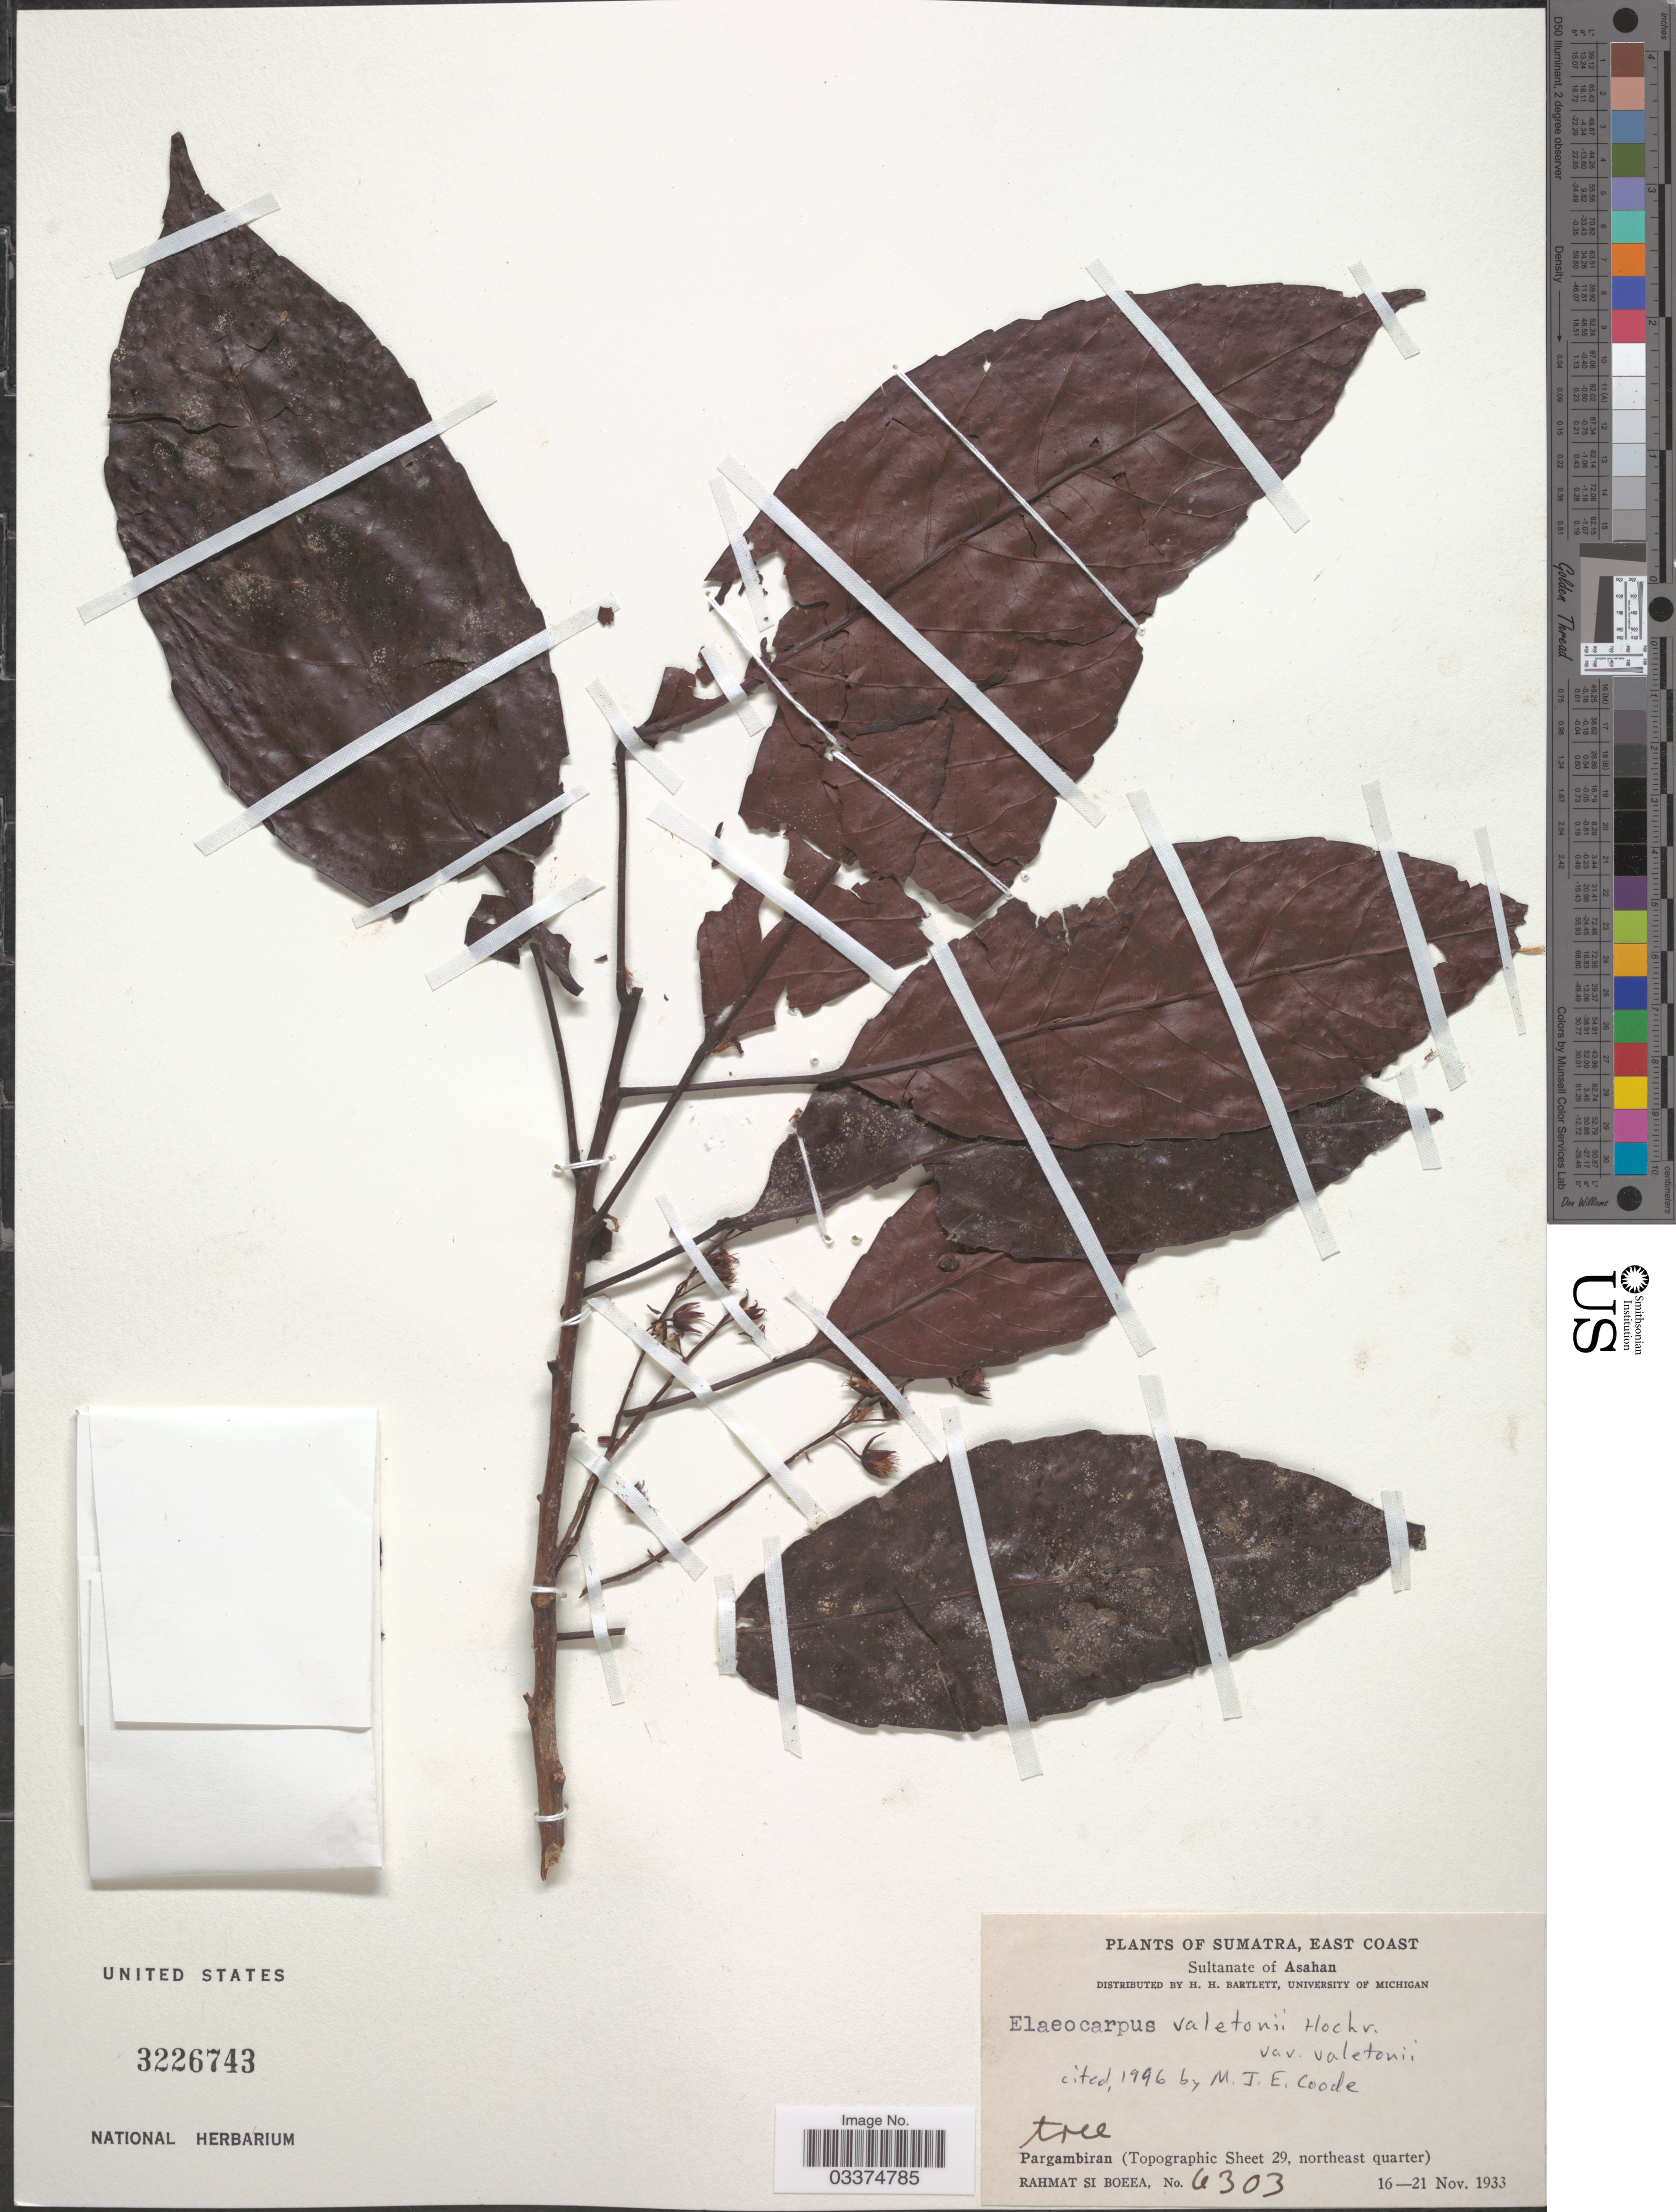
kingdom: Plantae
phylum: Tracheophyta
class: Magnoliopsida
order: Oxalidales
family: Elaeocarpaceae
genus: Elaeocarpus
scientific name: Elaeocarpus valetonii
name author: Hochr.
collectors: Rahmat Si Boeea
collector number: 6303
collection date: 1933-11-16/1933-11-21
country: Indonesia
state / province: Sumatra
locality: East Coast. Sultanate of Asahan. Pargambiran (Topographic Sheet 29, northeast quarter).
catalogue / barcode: US 3226743